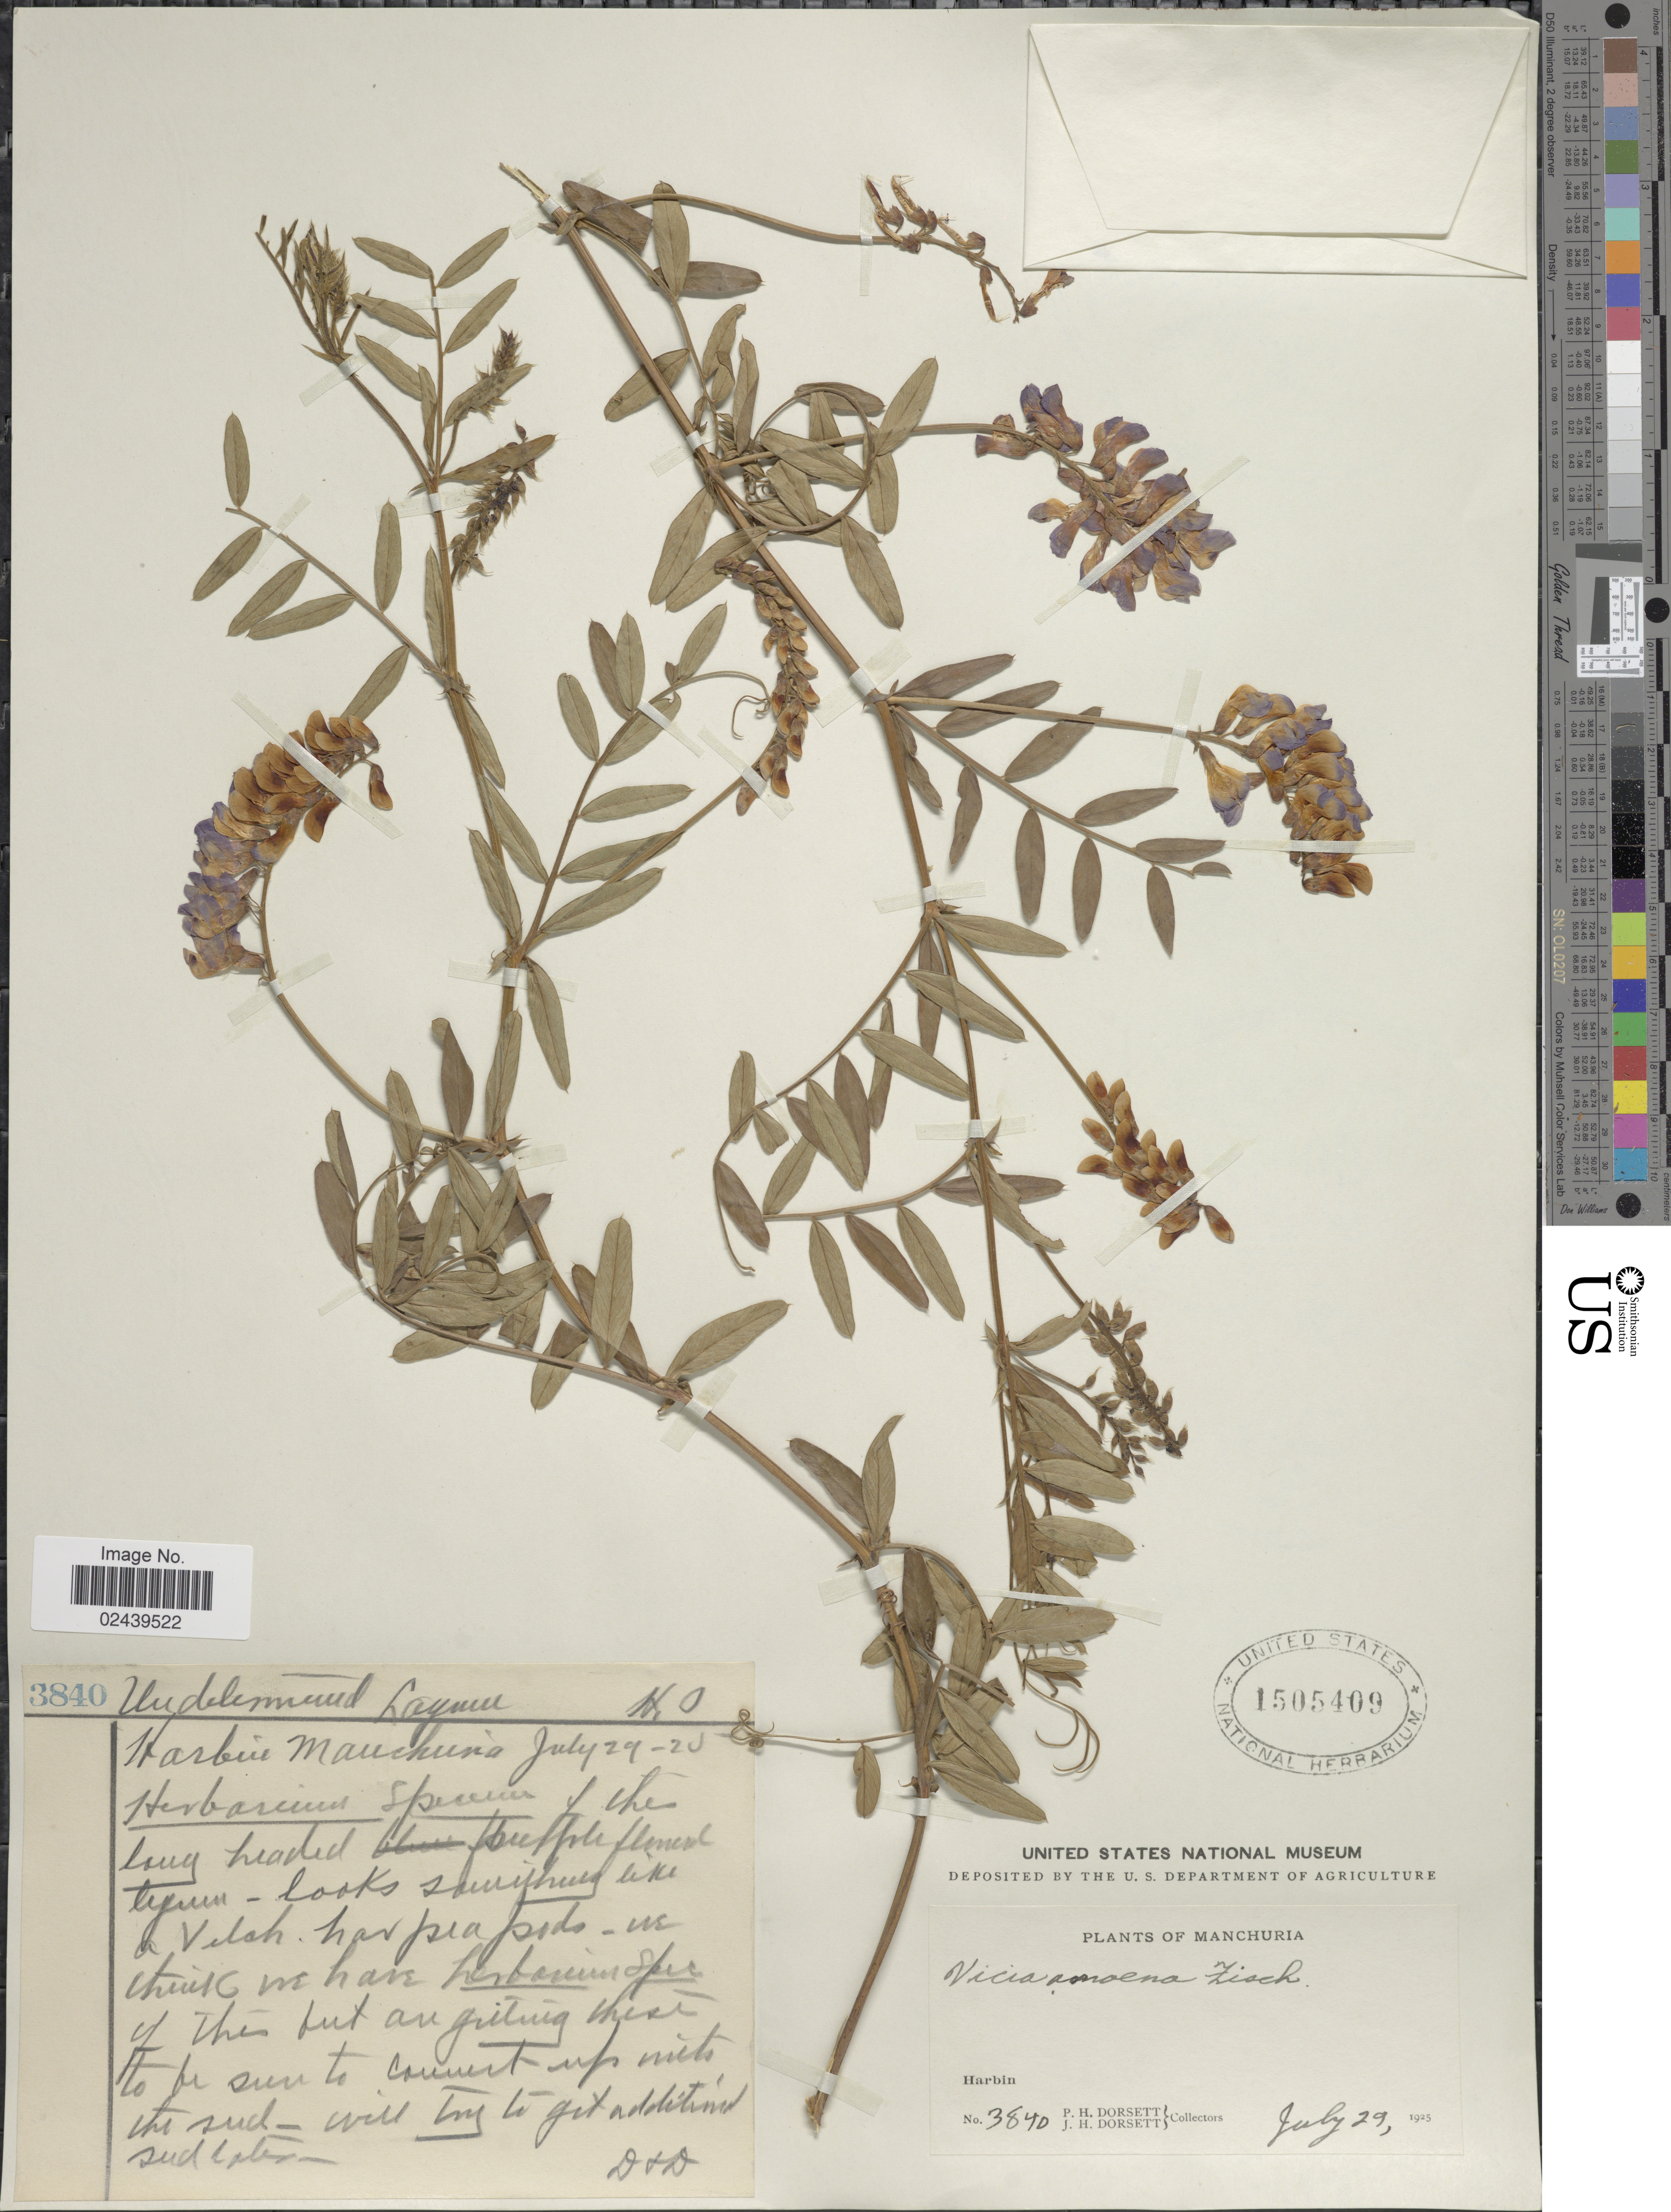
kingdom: Plantae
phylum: Tracheophyta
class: Magnoliopsida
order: Fabales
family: Fabaceae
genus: Vicia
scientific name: Vicia amoena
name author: Fisch. ex Ser.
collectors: P. H. Dorsett & J. Dorsett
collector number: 3840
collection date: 1925-07-29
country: China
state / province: Heilongjiang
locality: Manchuria, Harbin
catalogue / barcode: US 1505409